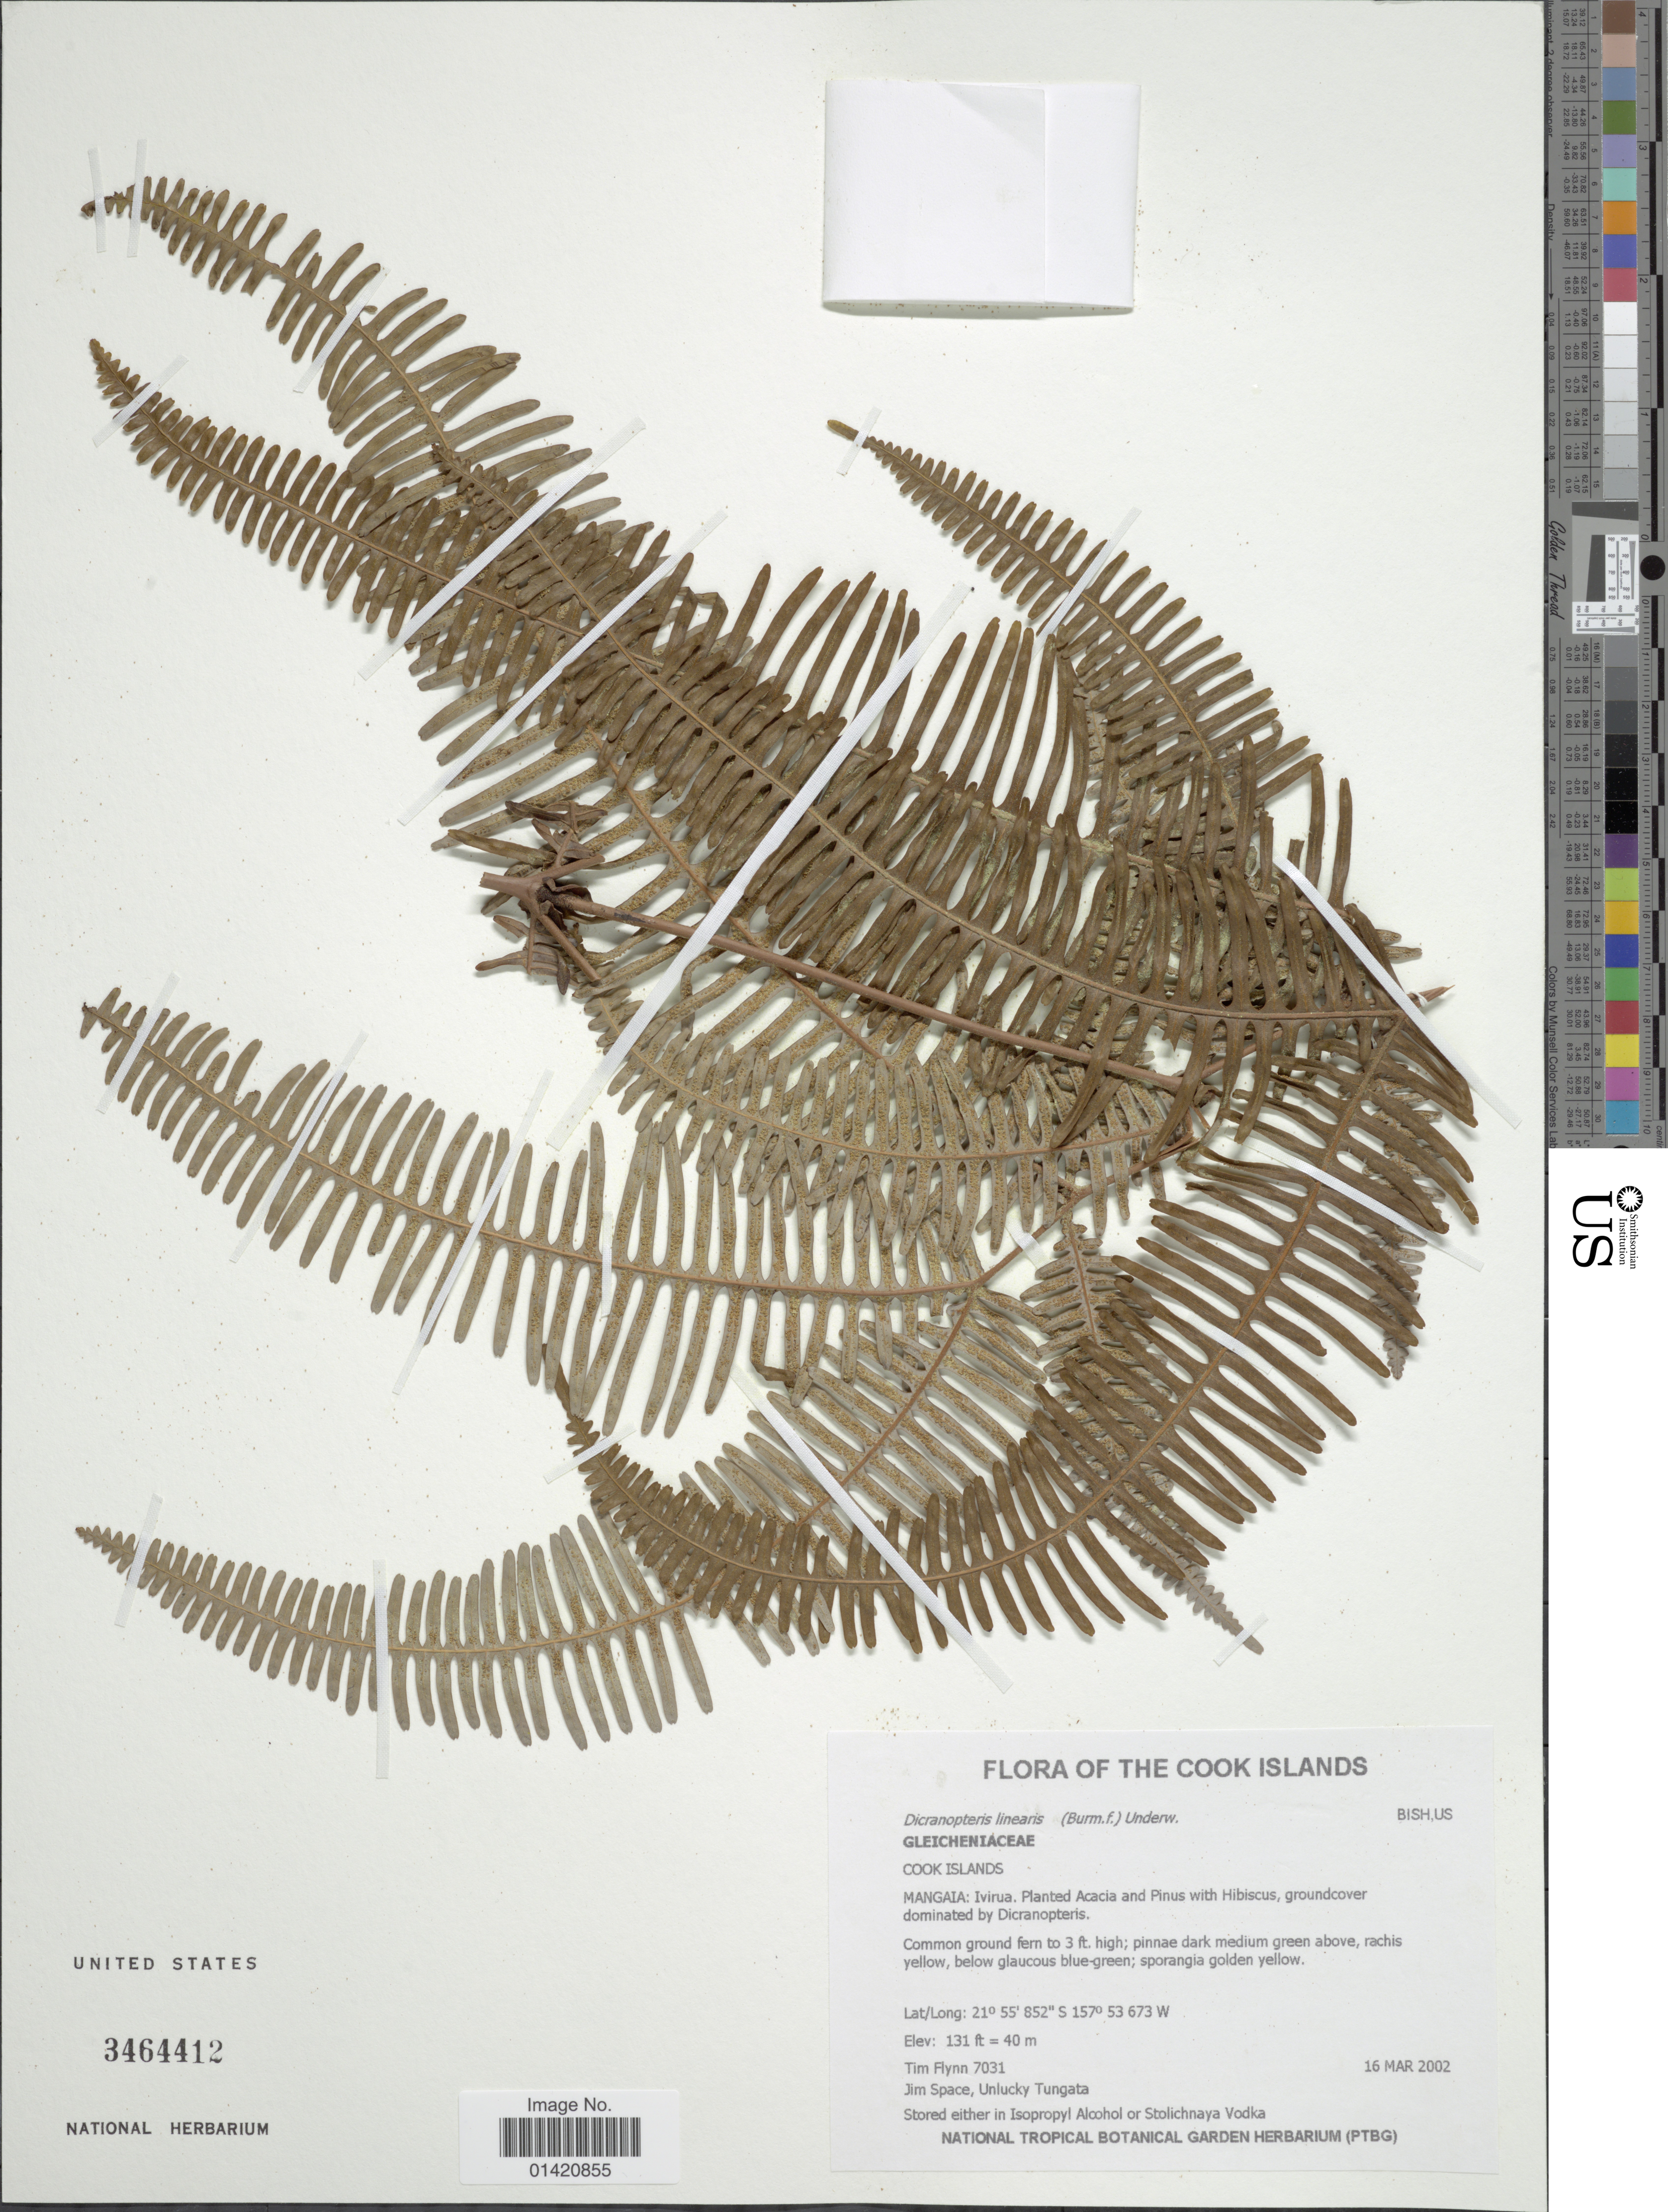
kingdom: Plantae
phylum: Tracheophyta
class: Polypodiopsida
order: Gleicheniales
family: Gleicheniaceae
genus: Dicranopteris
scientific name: Dicranopteris linearis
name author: (Burm. f.) Underw.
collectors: T. Flynn, J. Space & U. Tungata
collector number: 7031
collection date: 2002-03-16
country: Cook Islands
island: Mangaia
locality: Ivirua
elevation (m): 40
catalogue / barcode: US 3464412